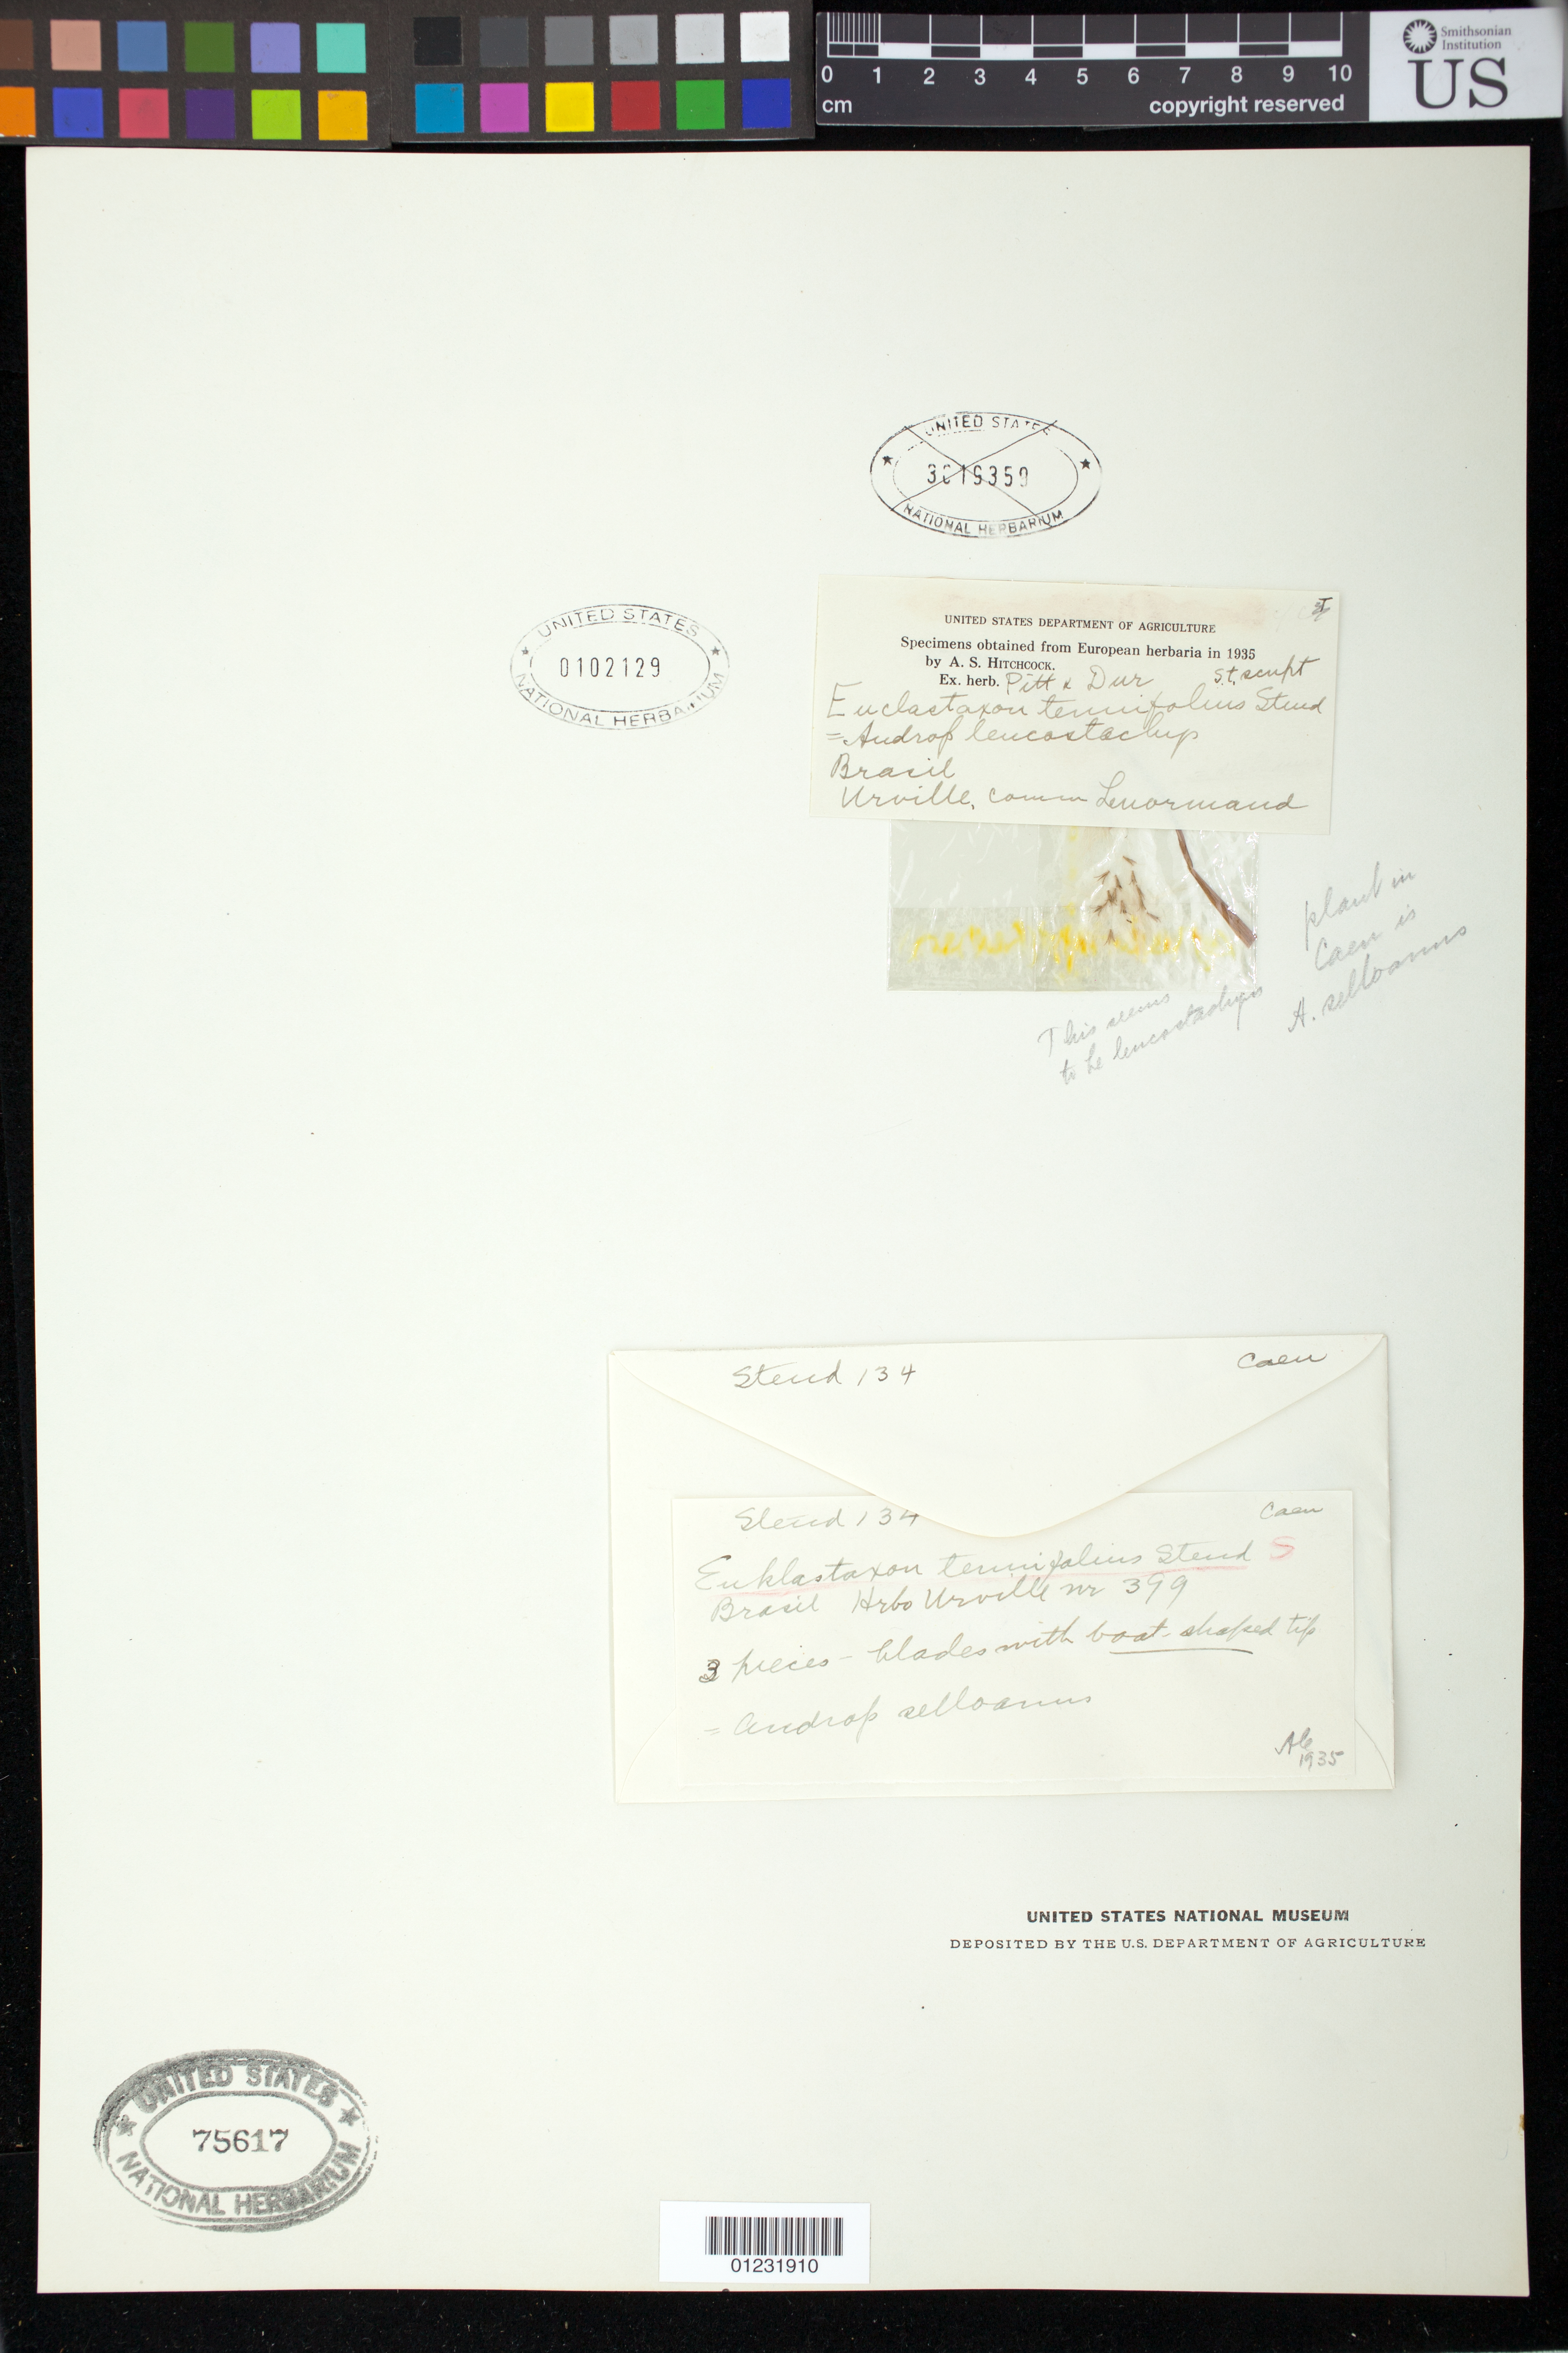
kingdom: Plantae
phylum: Tracheophyta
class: Liliopsida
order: Poales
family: Poaceae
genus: Euklastaxon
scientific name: Euklastaxon tenuifolius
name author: Steud.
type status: Type Fragment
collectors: J. d'Urville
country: Brazil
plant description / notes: Fragmentary material of type specimen ex herb.Pitt & Dur.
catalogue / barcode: US 102129-2